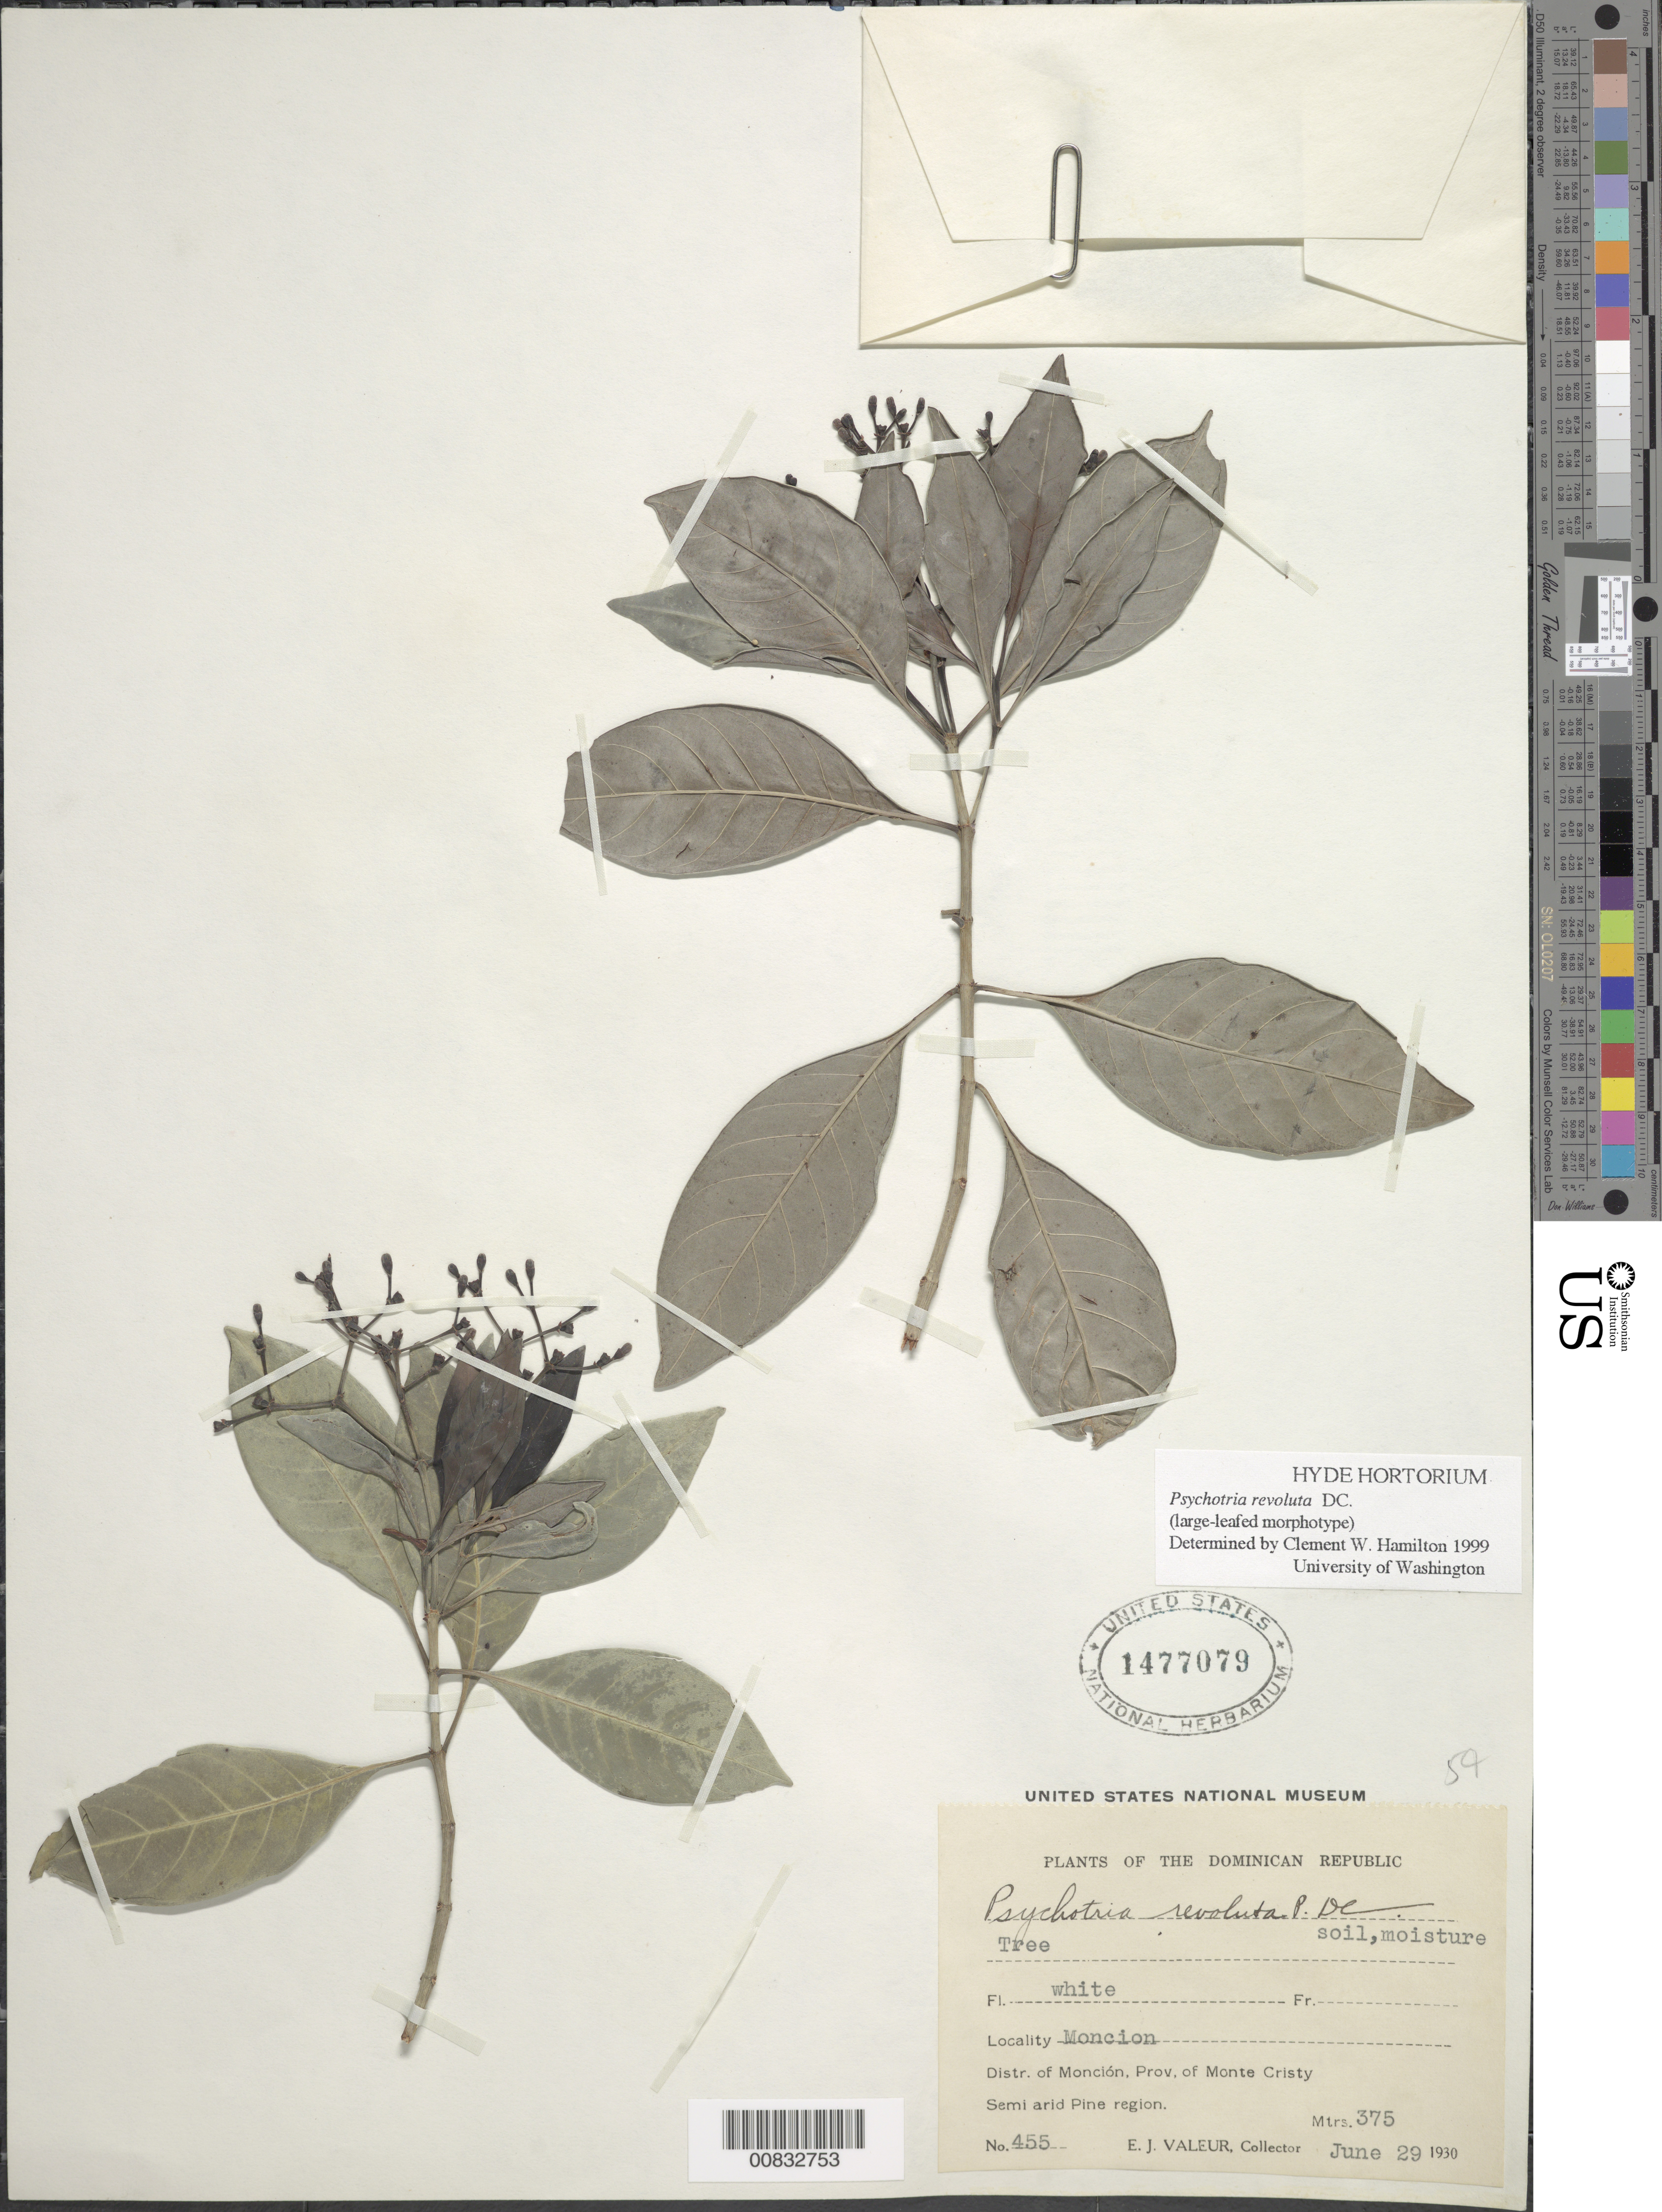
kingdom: Plantae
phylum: Tracheophyta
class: Magnoliopsida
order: Gentianales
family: Rubiaceae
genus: Psychotria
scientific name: Psychotria revoluta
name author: DC.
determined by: Hamilton, C. W.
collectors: E. Valeur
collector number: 455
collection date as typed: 29 Jun 1930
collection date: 1930-06-29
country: Dominican Republic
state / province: Monte Cristi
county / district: Monción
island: Hispaniola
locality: Moncion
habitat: Moist soil in semi arid pine region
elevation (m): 375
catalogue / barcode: US 1477079